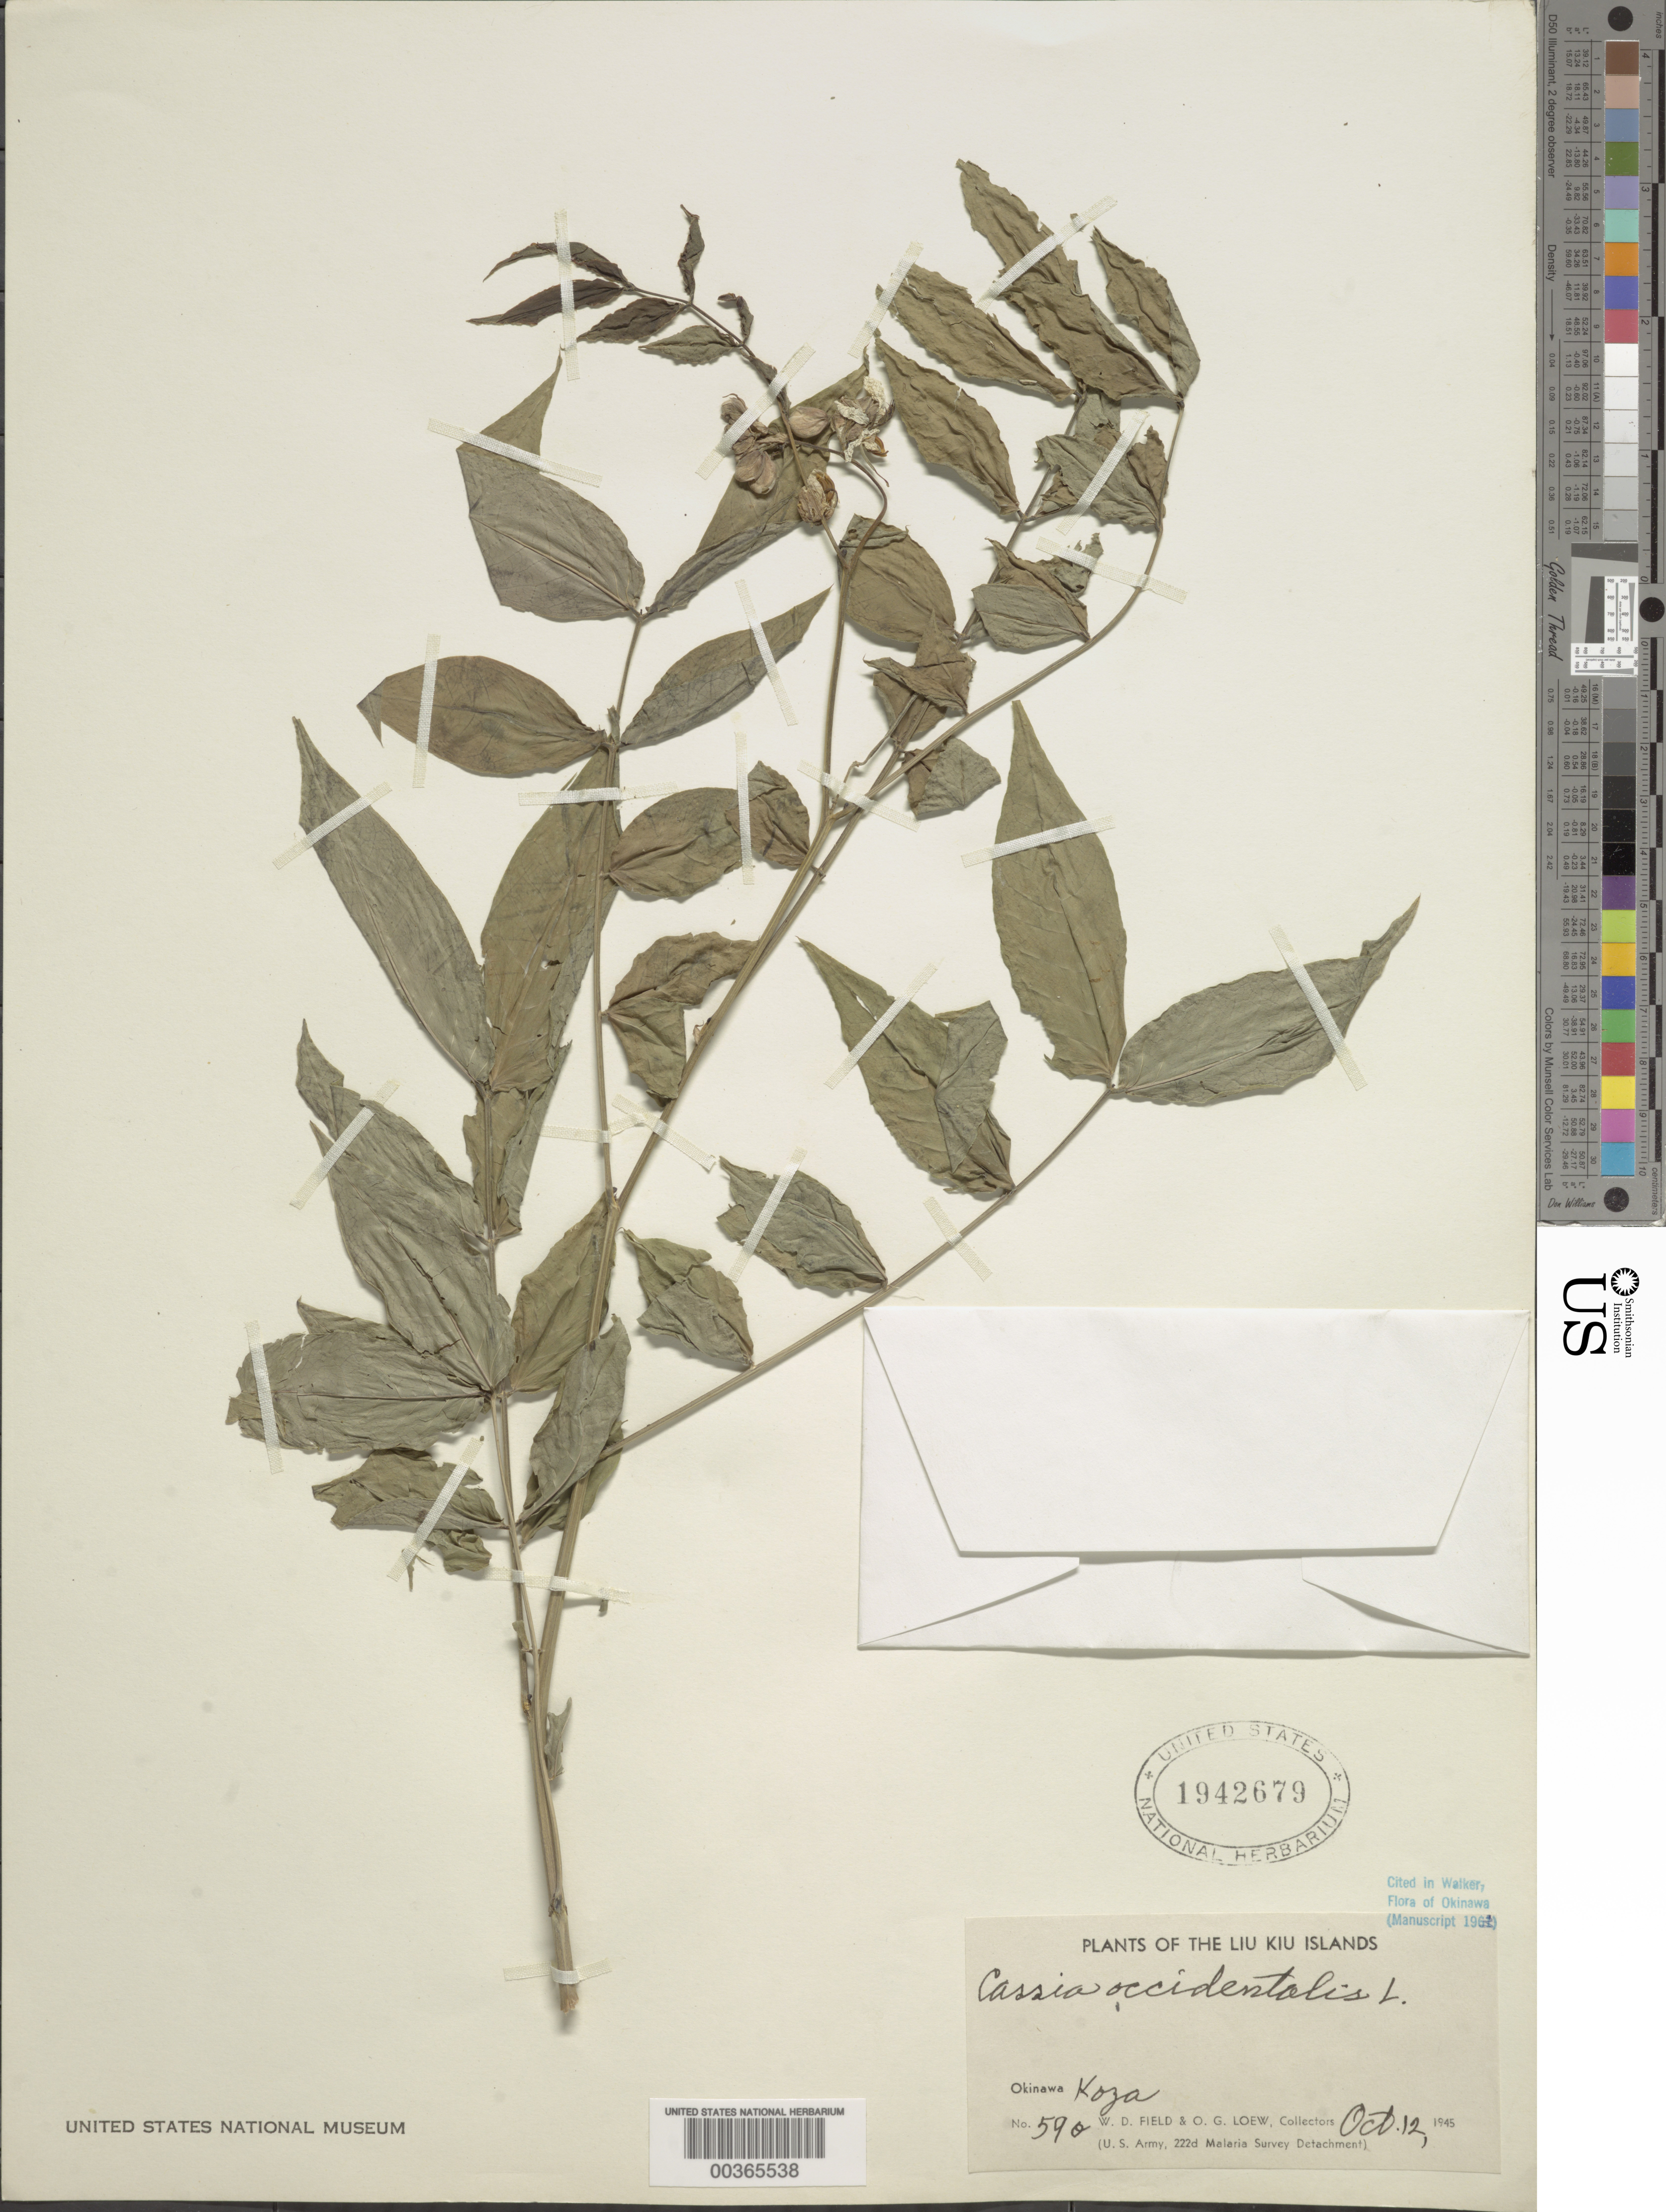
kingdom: Plantae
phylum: Tracheophyta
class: Magnoliopsida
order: Fabales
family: Fabaceae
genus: Senna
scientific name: Senna occidentalis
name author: (L.) Link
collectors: W. D. Field & O. G. Loew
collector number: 590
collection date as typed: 12 Oct 1945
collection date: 1945-10-12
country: Japan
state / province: Okinawa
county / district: Okinawa Prefecture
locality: Koza; liu kiu is.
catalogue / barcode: US 1942679